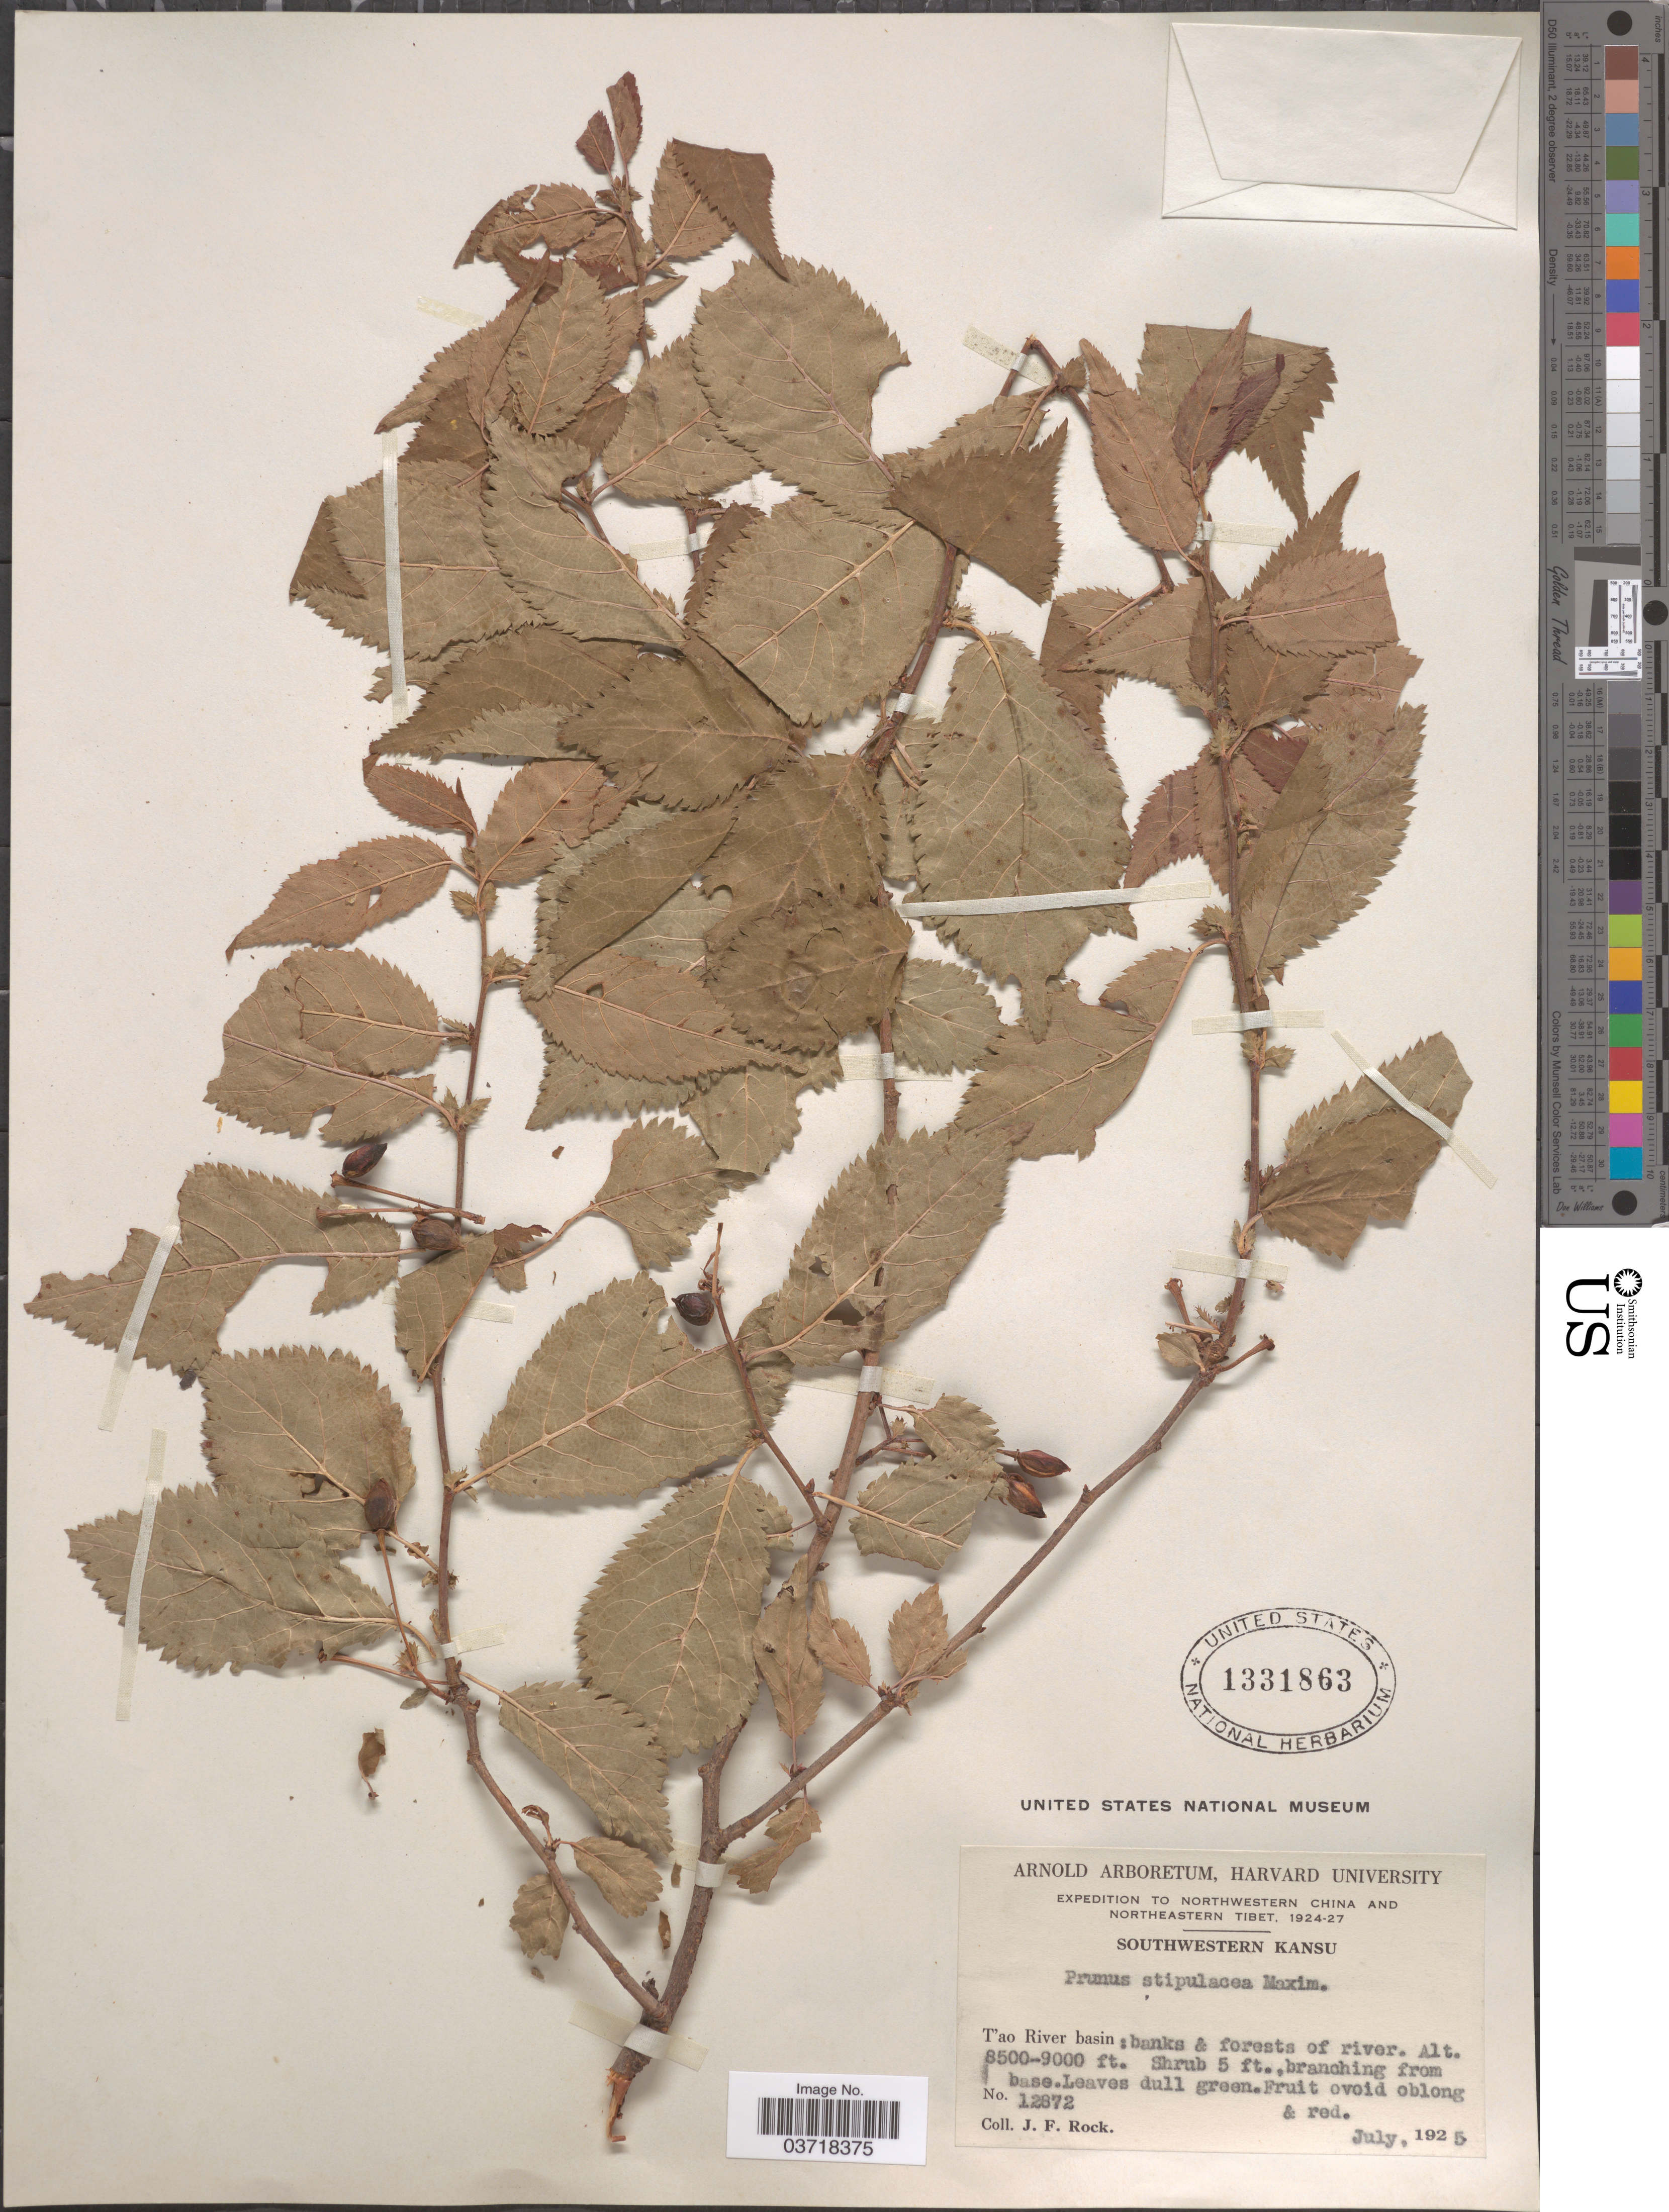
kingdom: Plantae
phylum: Tracheophyta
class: Magnoliopsida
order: Rosales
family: Rosaceae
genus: Prunus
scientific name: Prunus stipulacea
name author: Maxim.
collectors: J. Rock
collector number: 12872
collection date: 1825-07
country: China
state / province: Gansu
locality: Northwestern China. Southwestern Kansu. T'ao River basin: banks & forests of river.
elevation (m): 2591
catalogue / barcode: US 1331863